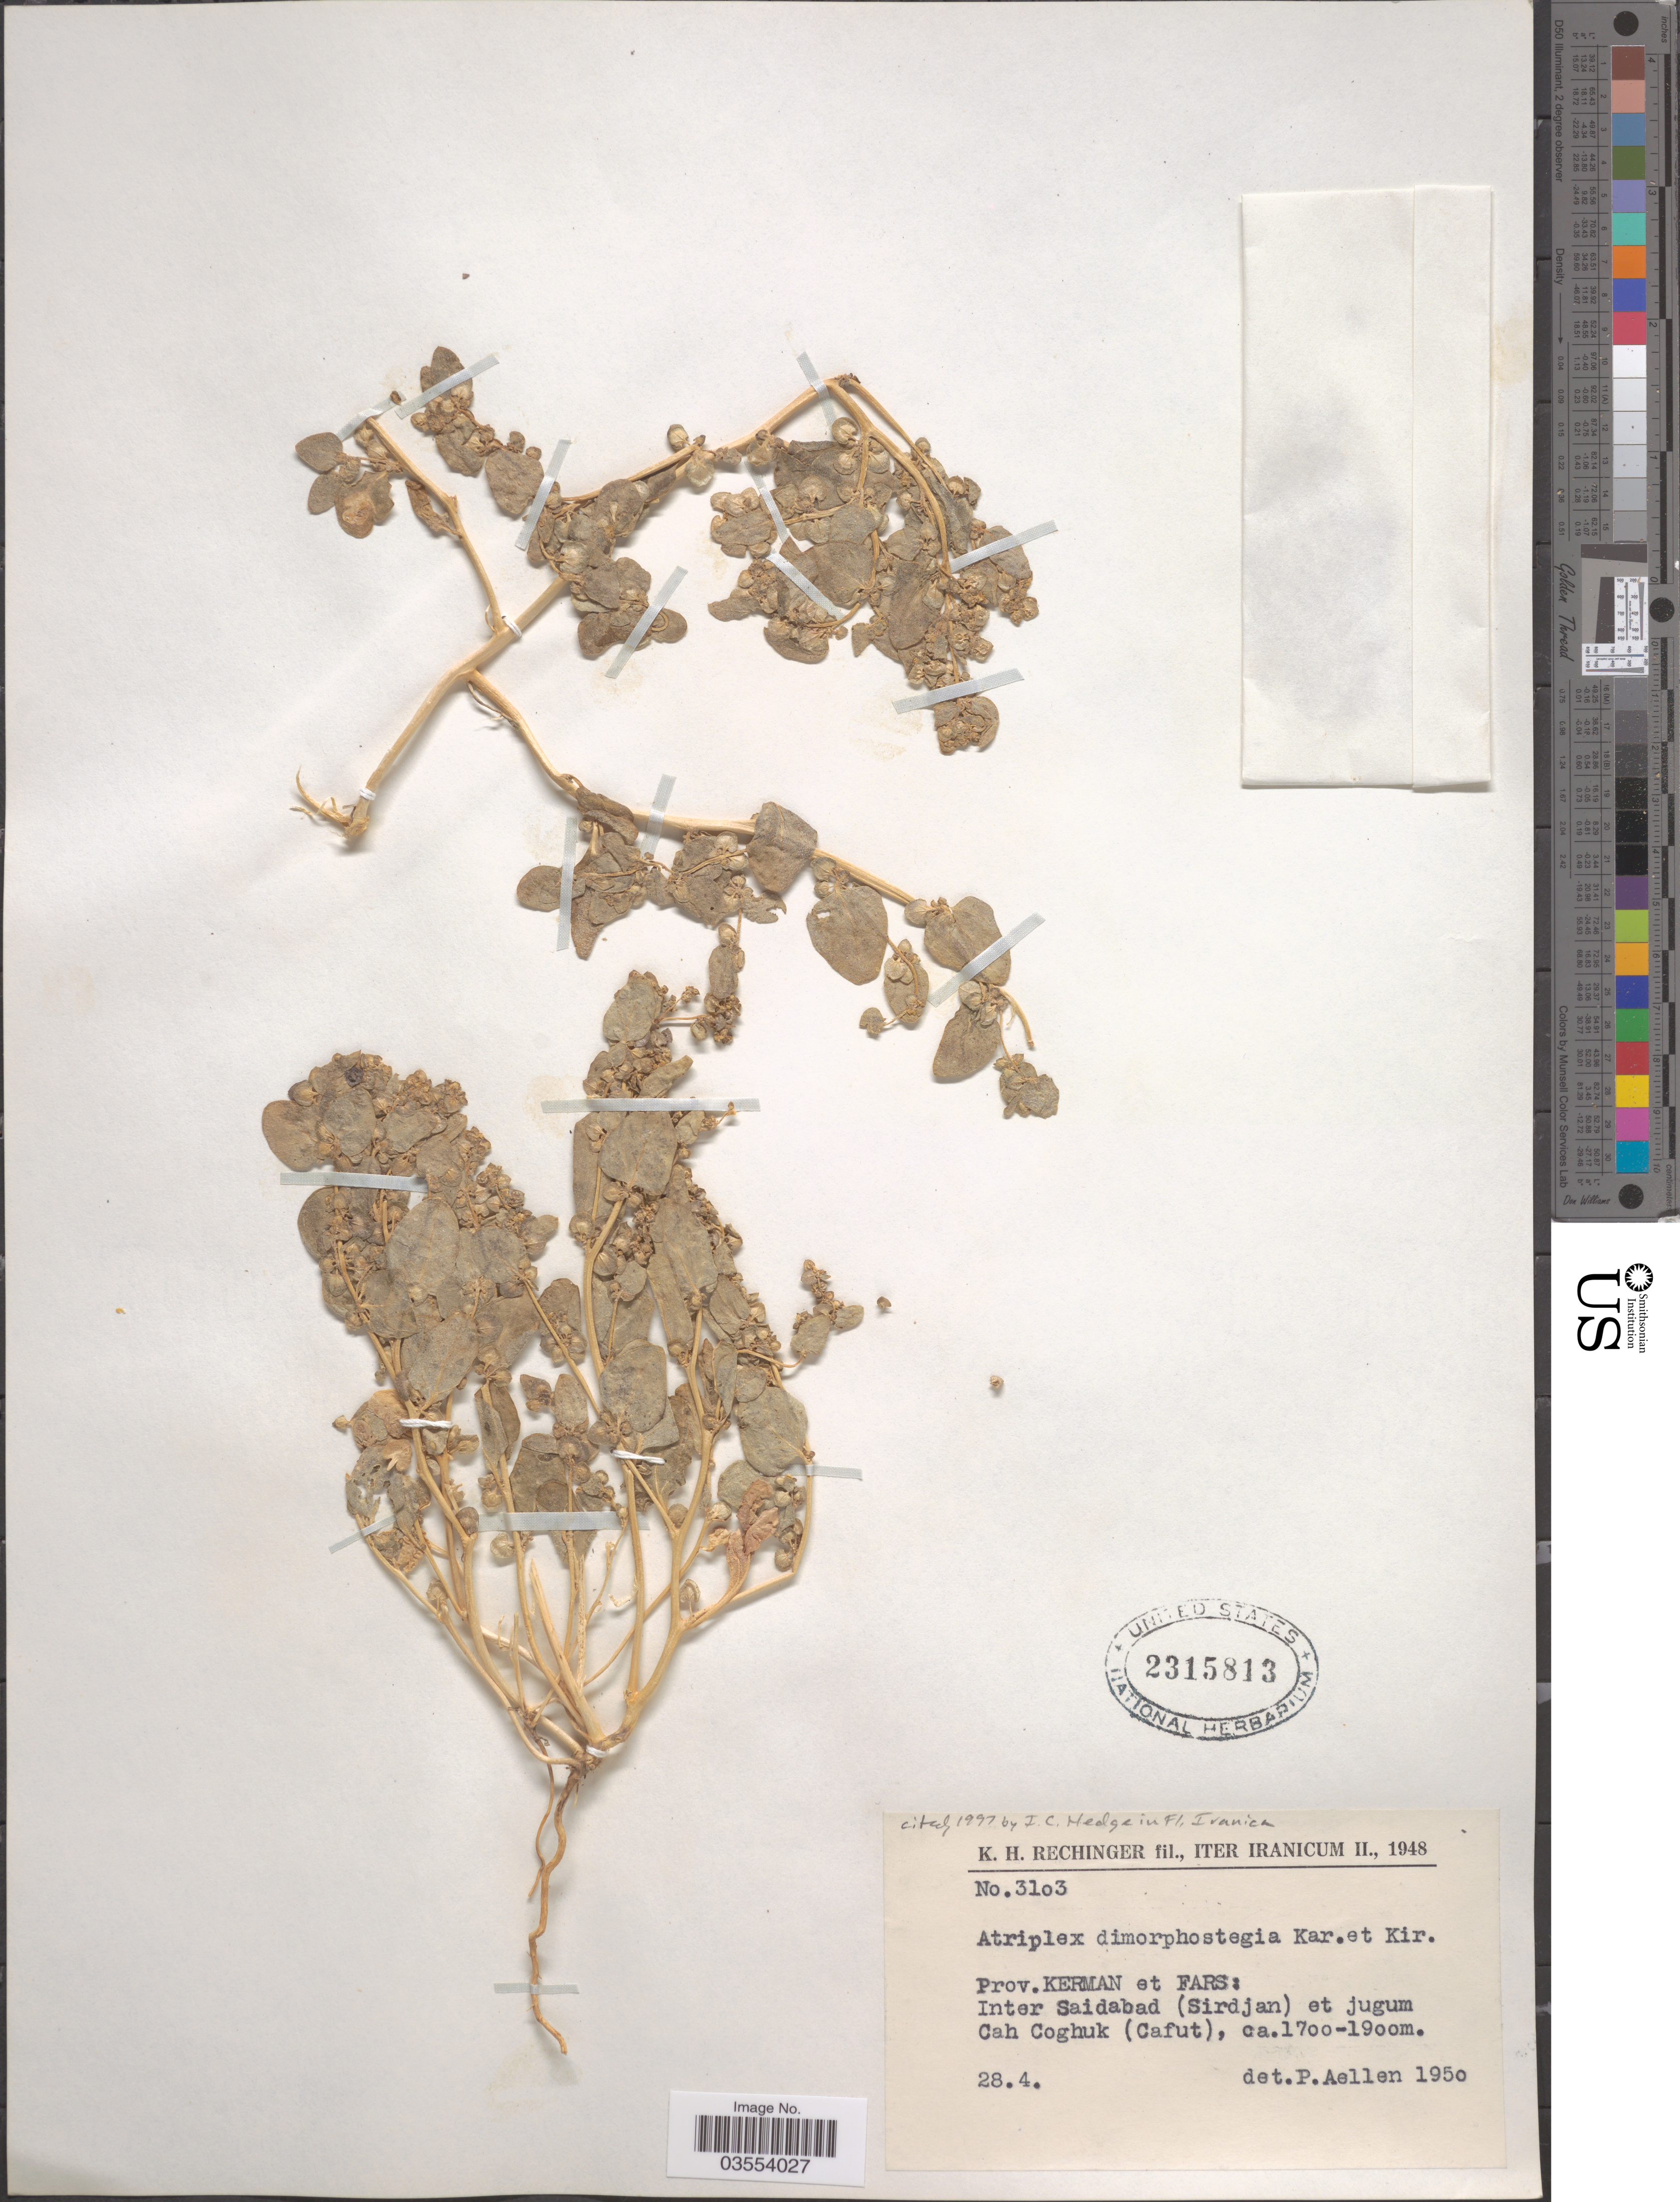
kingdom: Plantae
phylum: Tracheophyta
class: Magnoliopsida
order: Caryophyllales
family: Amaranthaceae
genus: Atriplex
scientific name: Atriplex dimorphostegia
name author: Kar. & Kir.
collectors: K. H. Rechinger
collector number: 3103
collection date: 1948-04-28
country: Iran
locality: Iter Iranicum. Prov. Kerman et Fars: Inter Saidabad (Sirdjan) et jugum Cah Coghuk (Cafut).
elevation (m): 1700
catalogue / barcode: US 2315813